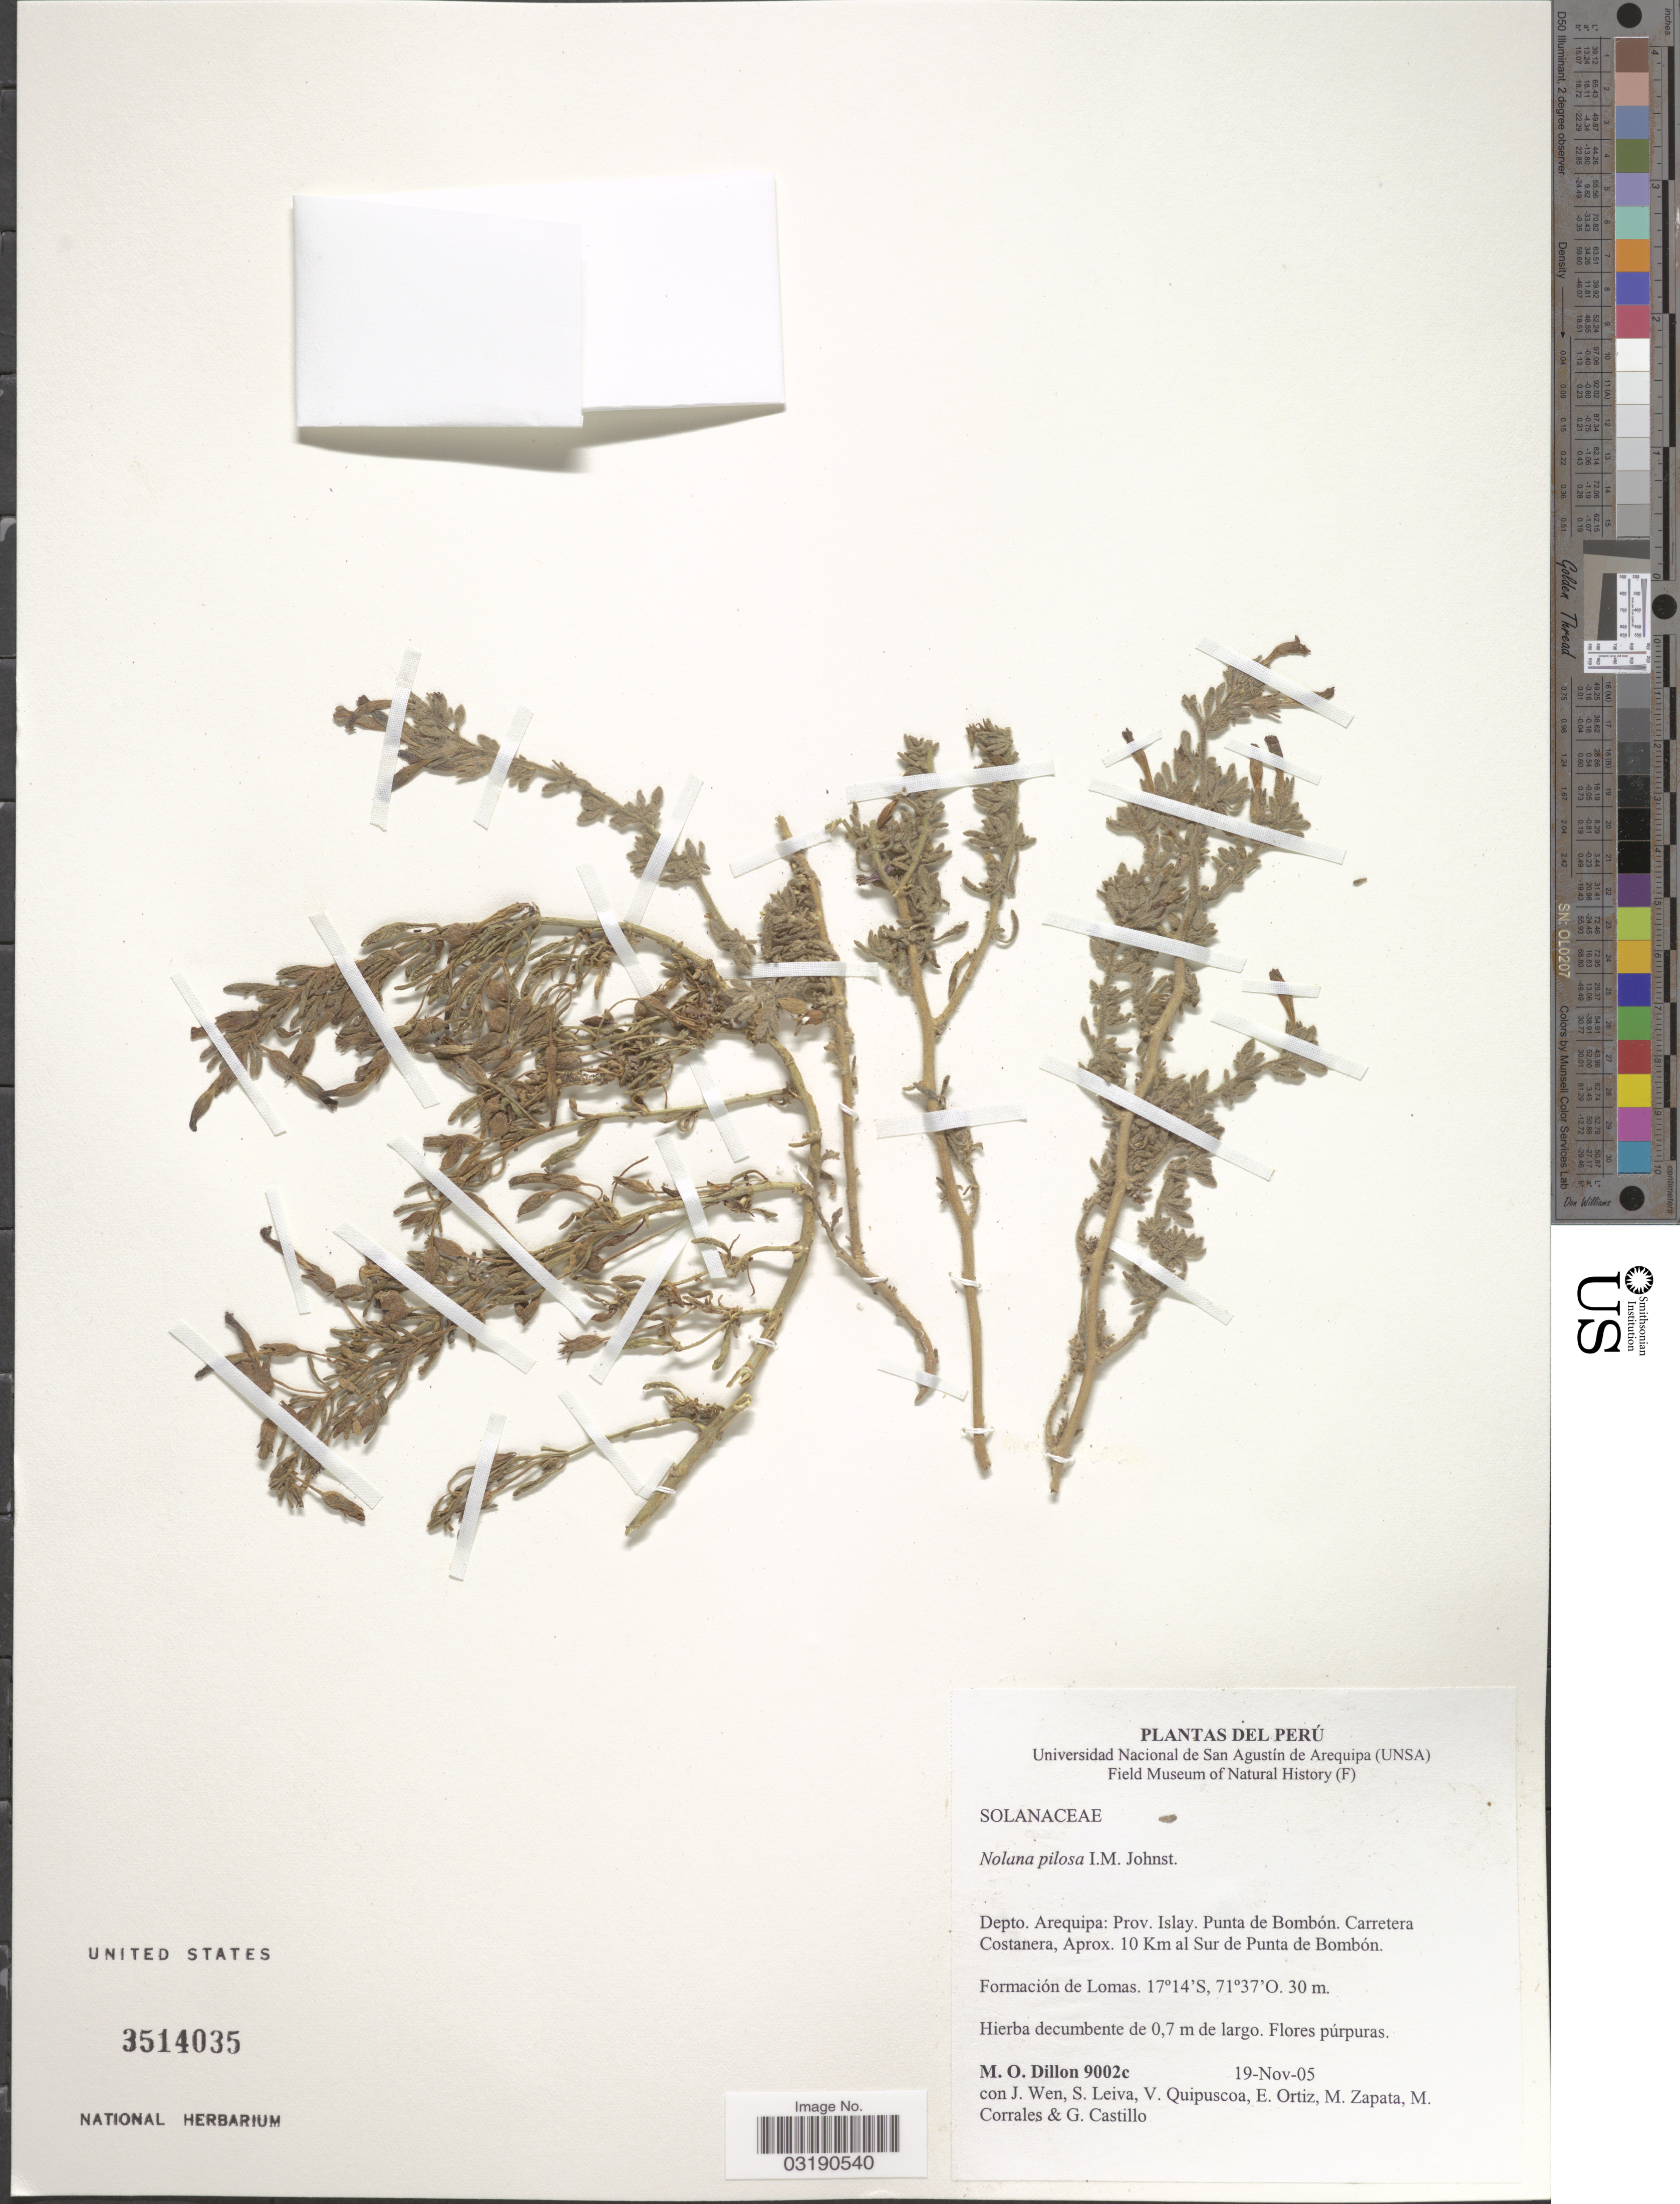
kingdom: Plantae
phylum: Tracheophyta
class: Magnoliopsida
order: Solanales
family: Solanaceae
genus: Nolana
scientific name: Nolana pilosa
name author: I.M. Johnst.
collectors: M. O. Dillon, J. Wen, S. Leiva, V. Quipuscoa & et al.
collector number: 9002c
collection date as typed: Transcribed d/m/y: 19/11/5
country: Peru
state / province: Arequipa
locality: Depto. Arequipa: Prov. Islay, Punta de Bombón. Carretera Costanera, Aprox. 10 Km al Sur de Punta de Bombón.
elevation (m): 30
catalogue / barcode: US 3514035